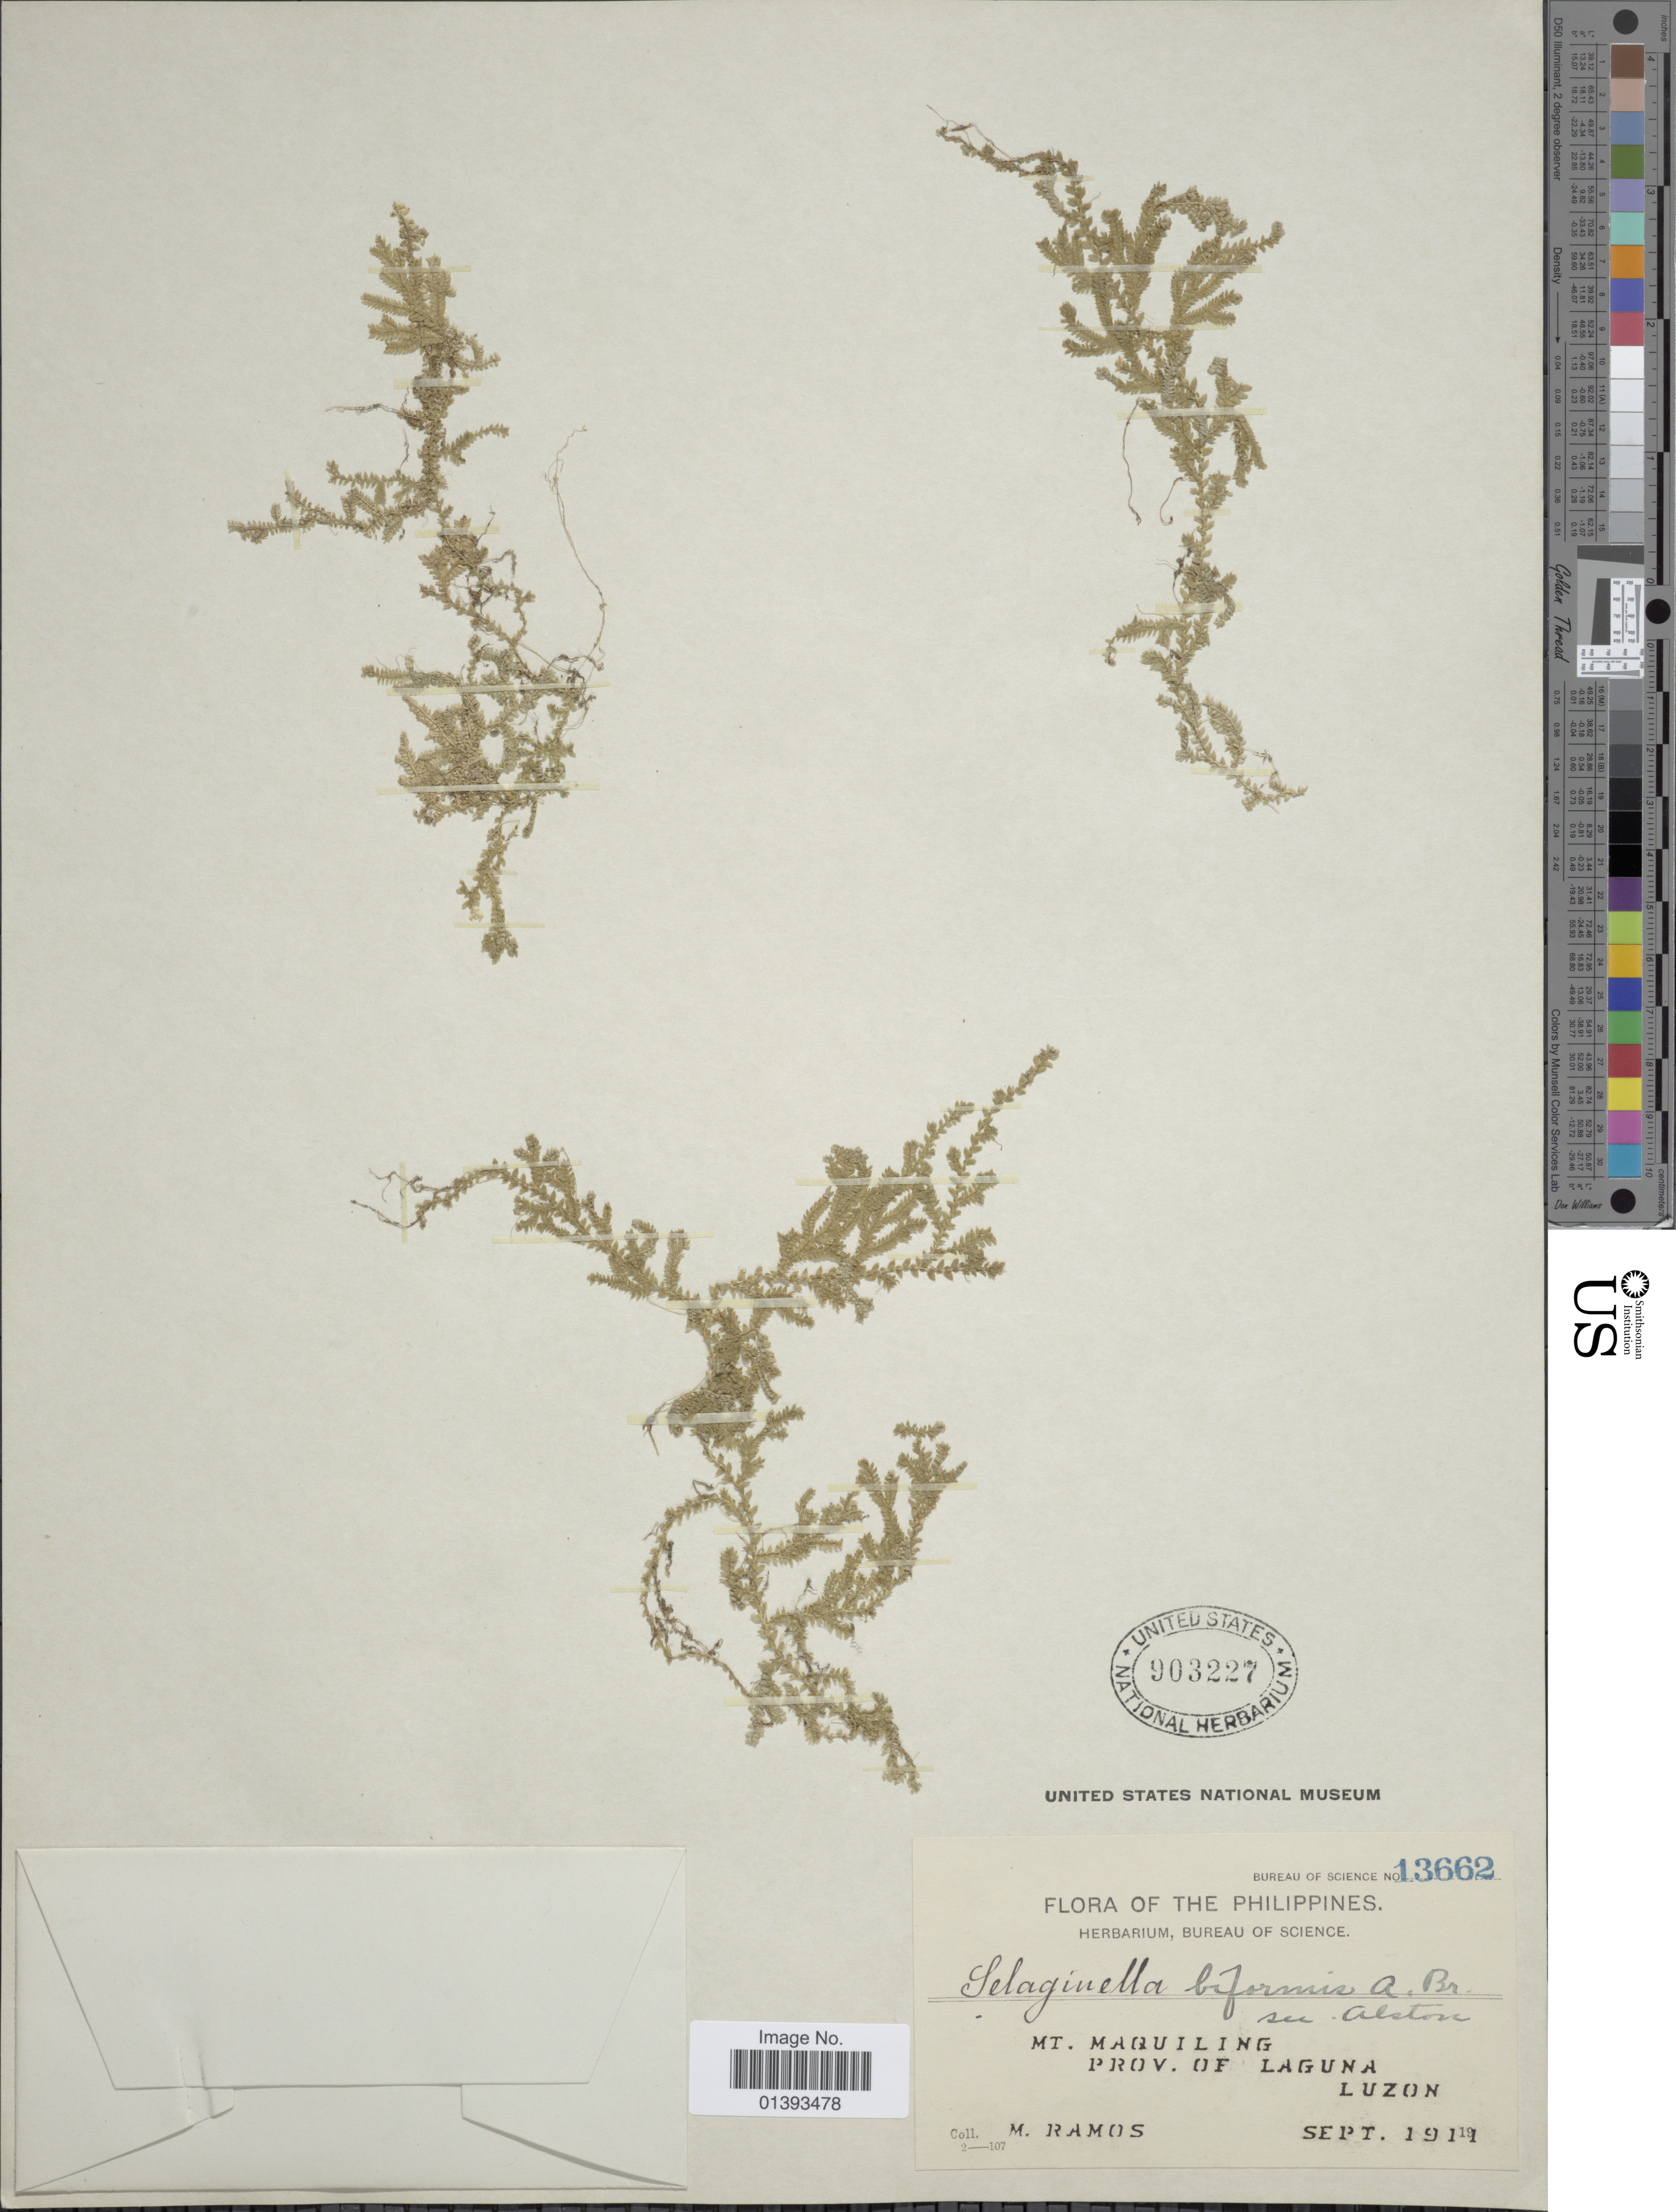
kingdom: Plantae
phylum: Tracheophyta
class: Lycopodiopsida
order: Selaginellales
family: Selaginellaceae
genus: Selaginella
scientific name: Selaginella biformis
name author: A. Braun ex Kuhn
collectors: M. Ramos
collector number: Bureau of Science 13662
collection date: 1911-09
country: Philippines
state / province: Central Luzon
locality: Mt. Maquiling, prov. of Laguna, Luzon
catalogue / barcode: US 903227